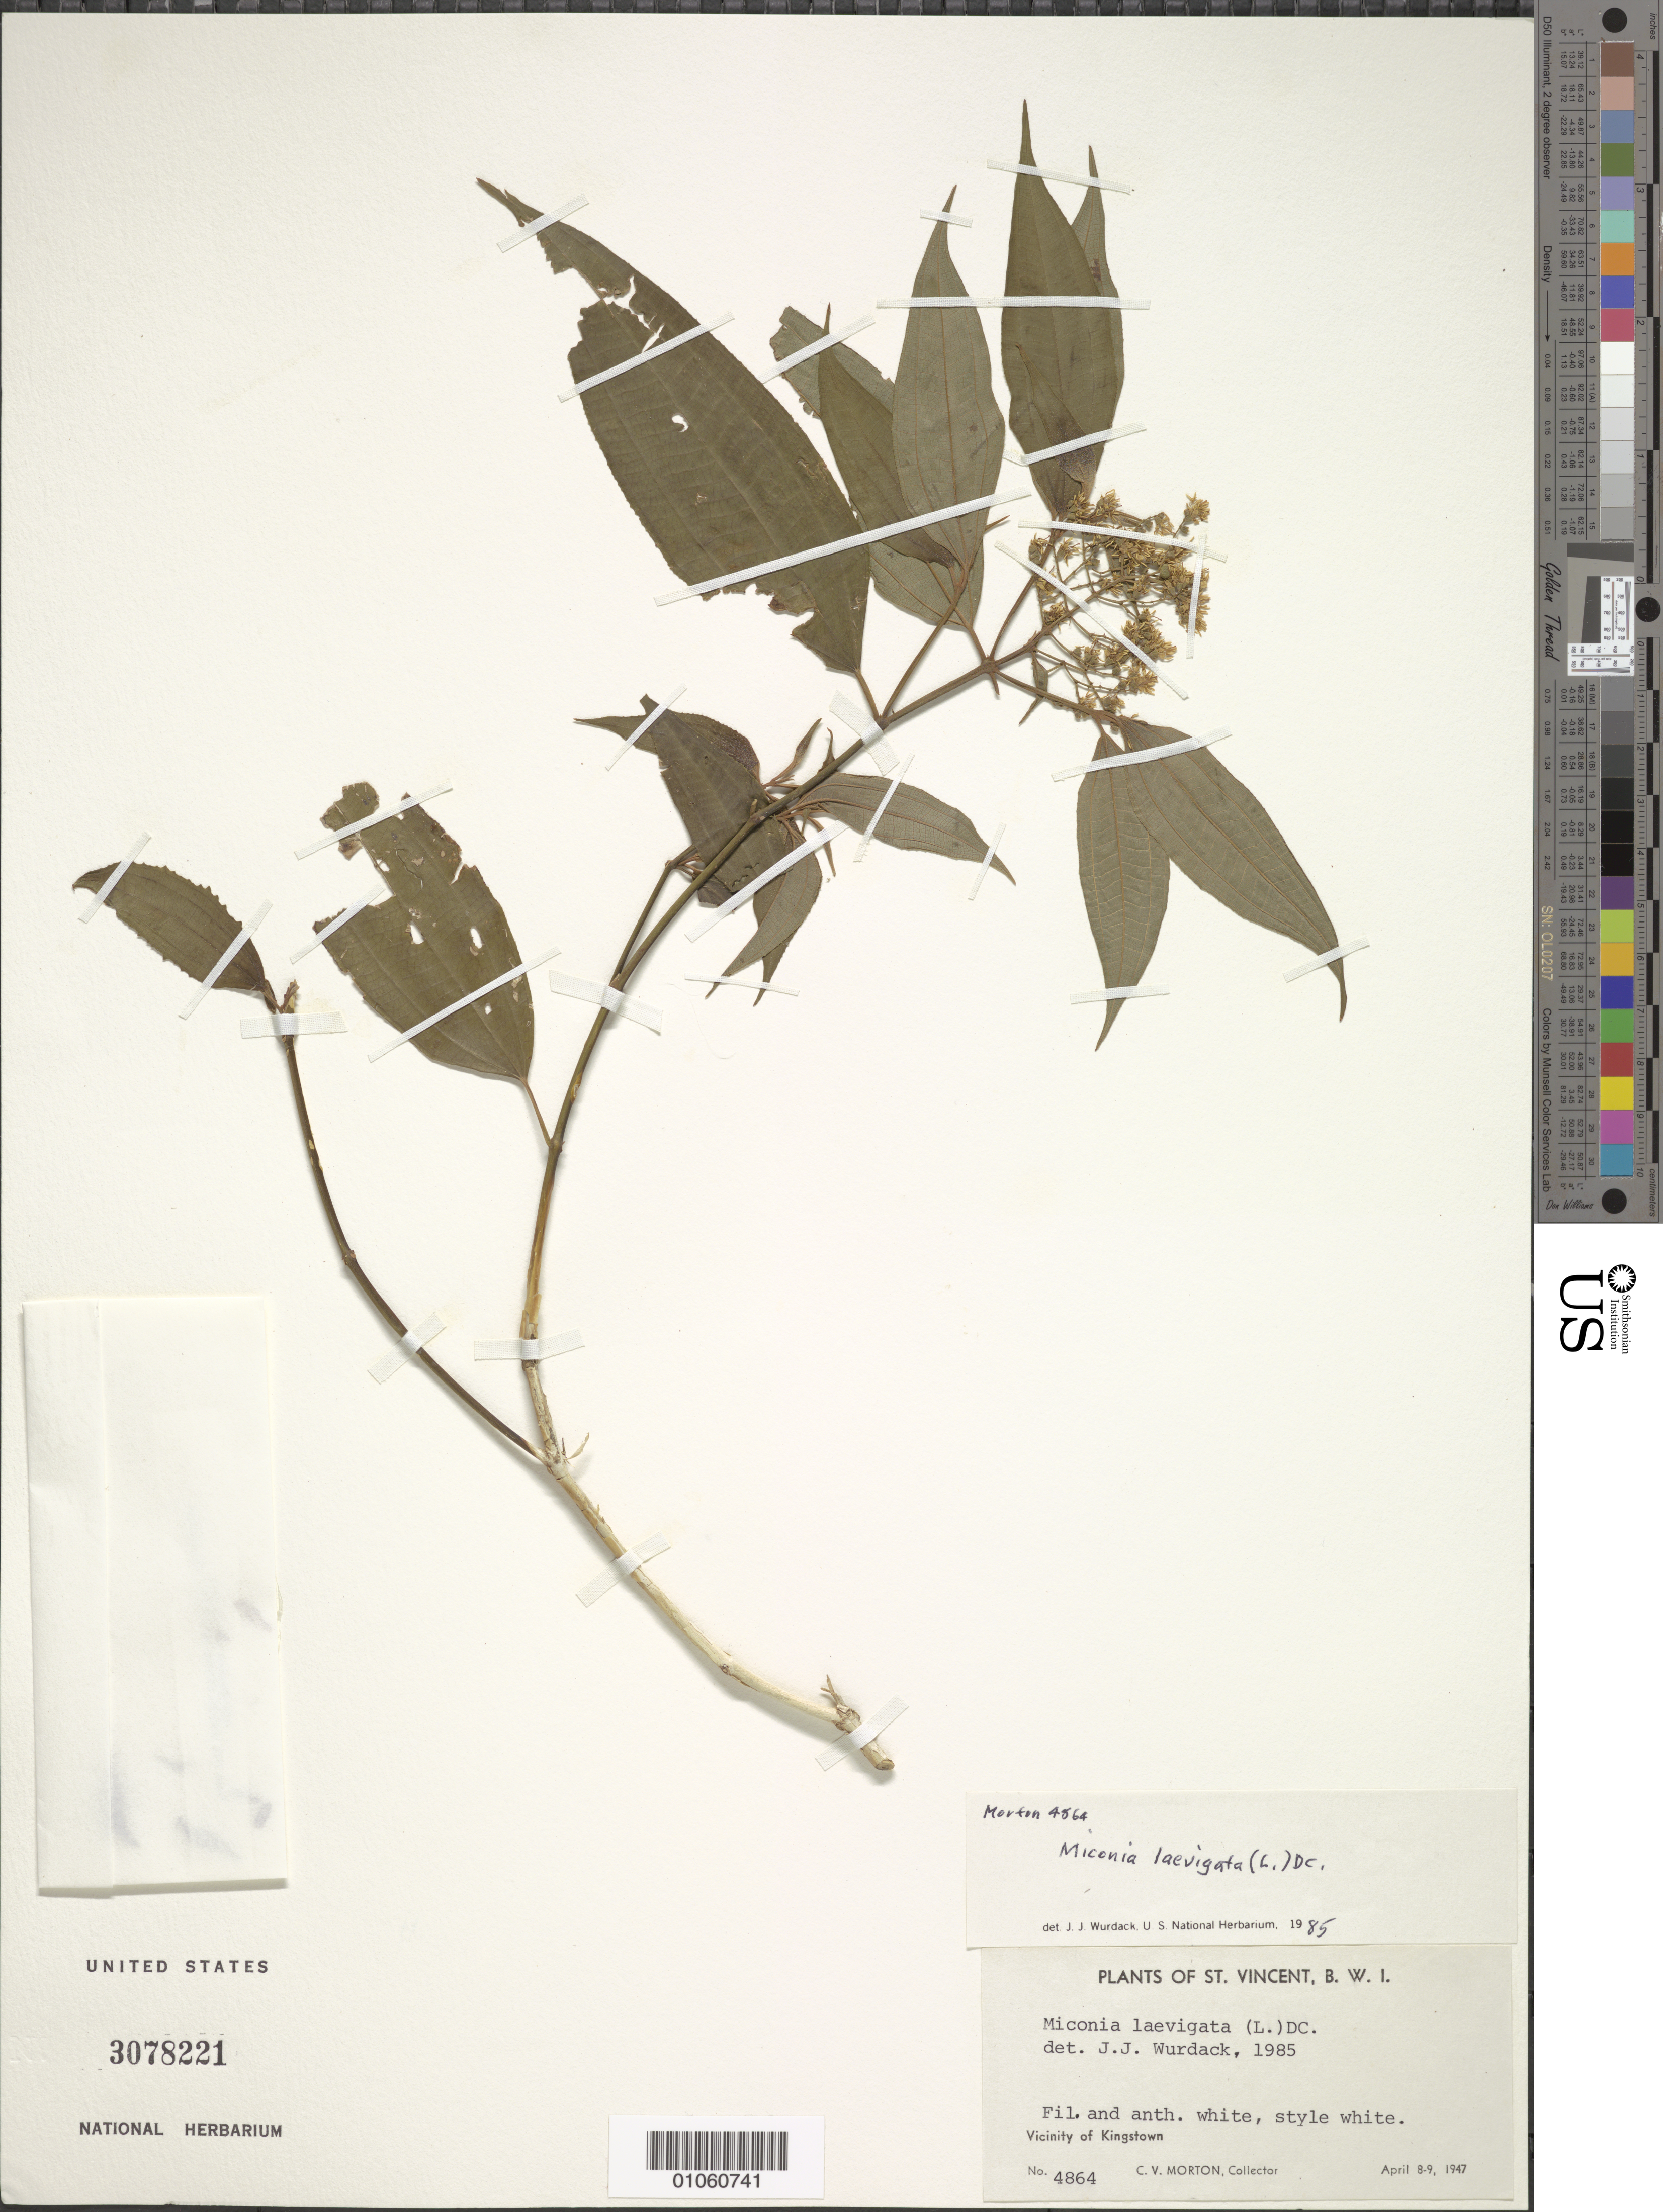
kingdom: Plantae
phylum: Tracheophyta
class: Magnoliopsida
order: Myrtales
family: Melastomataceae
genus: Miconia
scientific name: Miconia laevigata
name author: (L.) D. Don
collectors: C. V. Morton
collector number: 4864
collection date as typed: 08 Apr 1947 to 09 Apr 1947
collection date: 1947-04-08/1947-04-09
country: St. Vincent - Grenadines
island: St. Vincent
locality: Kingstown vicinity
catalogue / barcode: US 3078221